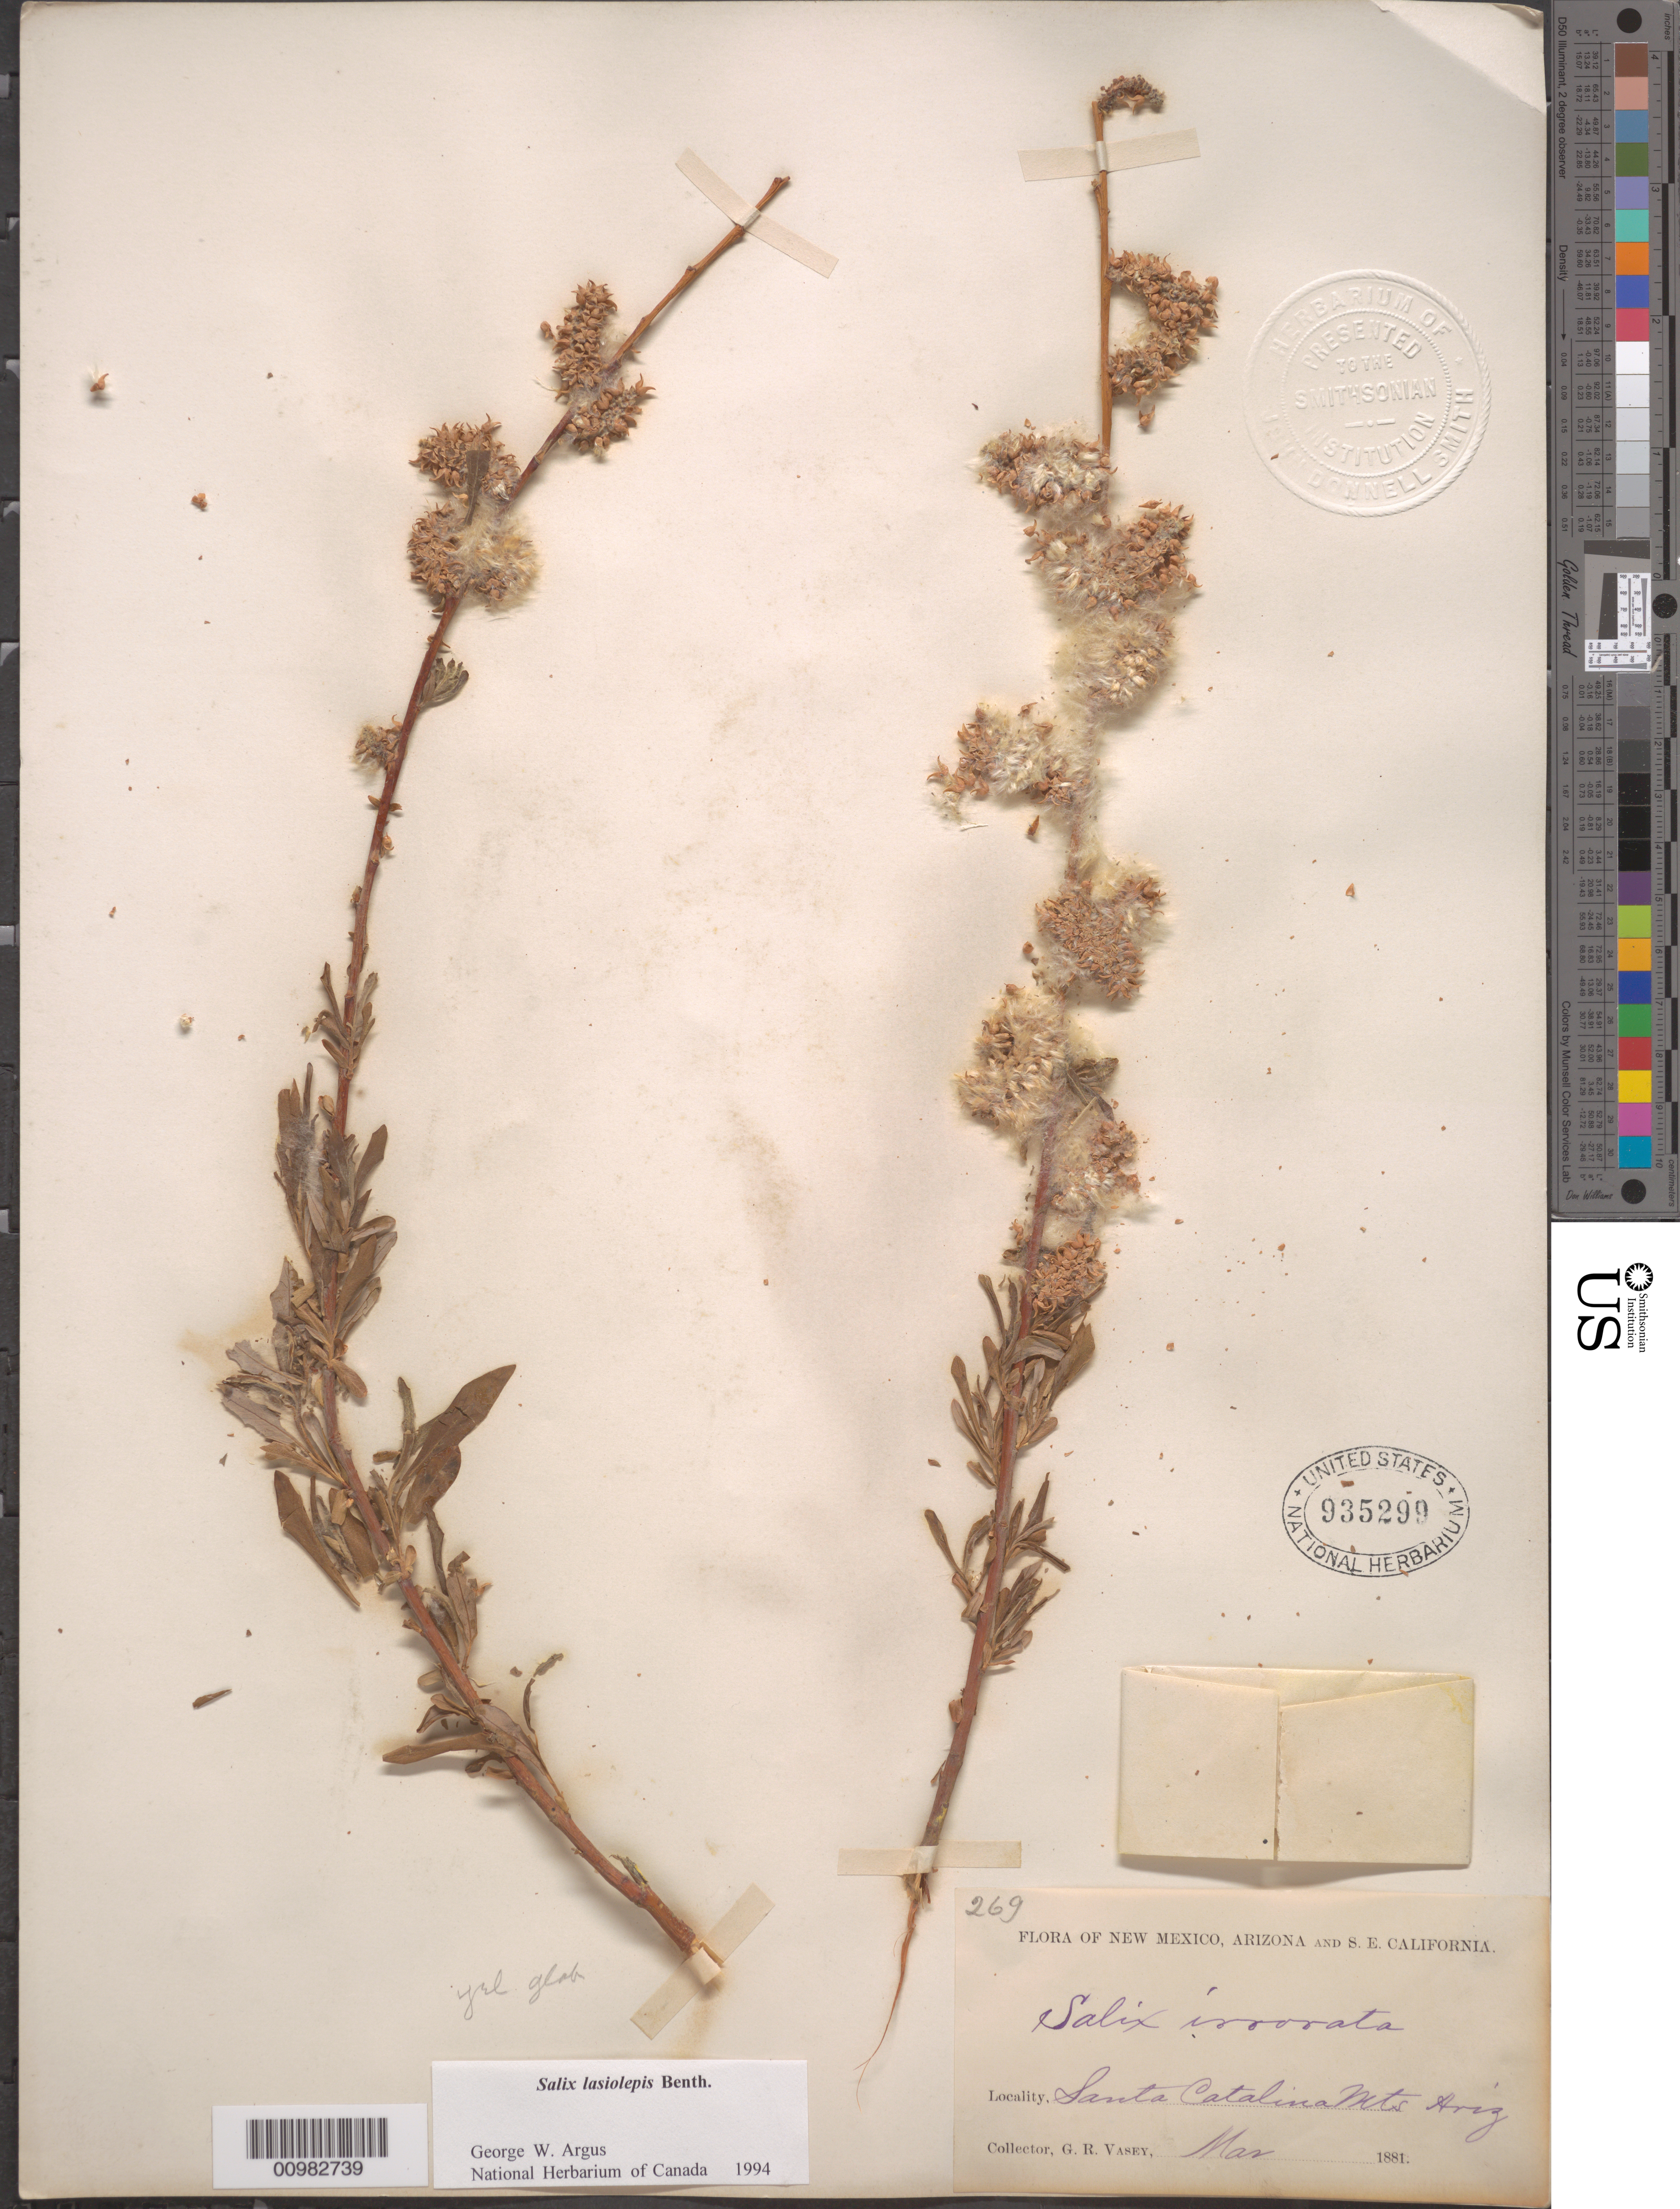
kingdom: Plantae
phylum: Tracheophyta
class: Magnoliopsida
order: Malpighiales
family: Salicaceae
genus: Salix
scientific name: Salix lasiolepis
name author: Benth.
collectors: G. Vasey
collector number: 269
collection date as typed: Mar 1881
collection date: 1881-03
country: United States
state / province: Arizona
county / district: Pinal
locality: Santa Catalina Mountains.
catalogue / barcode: US 935290